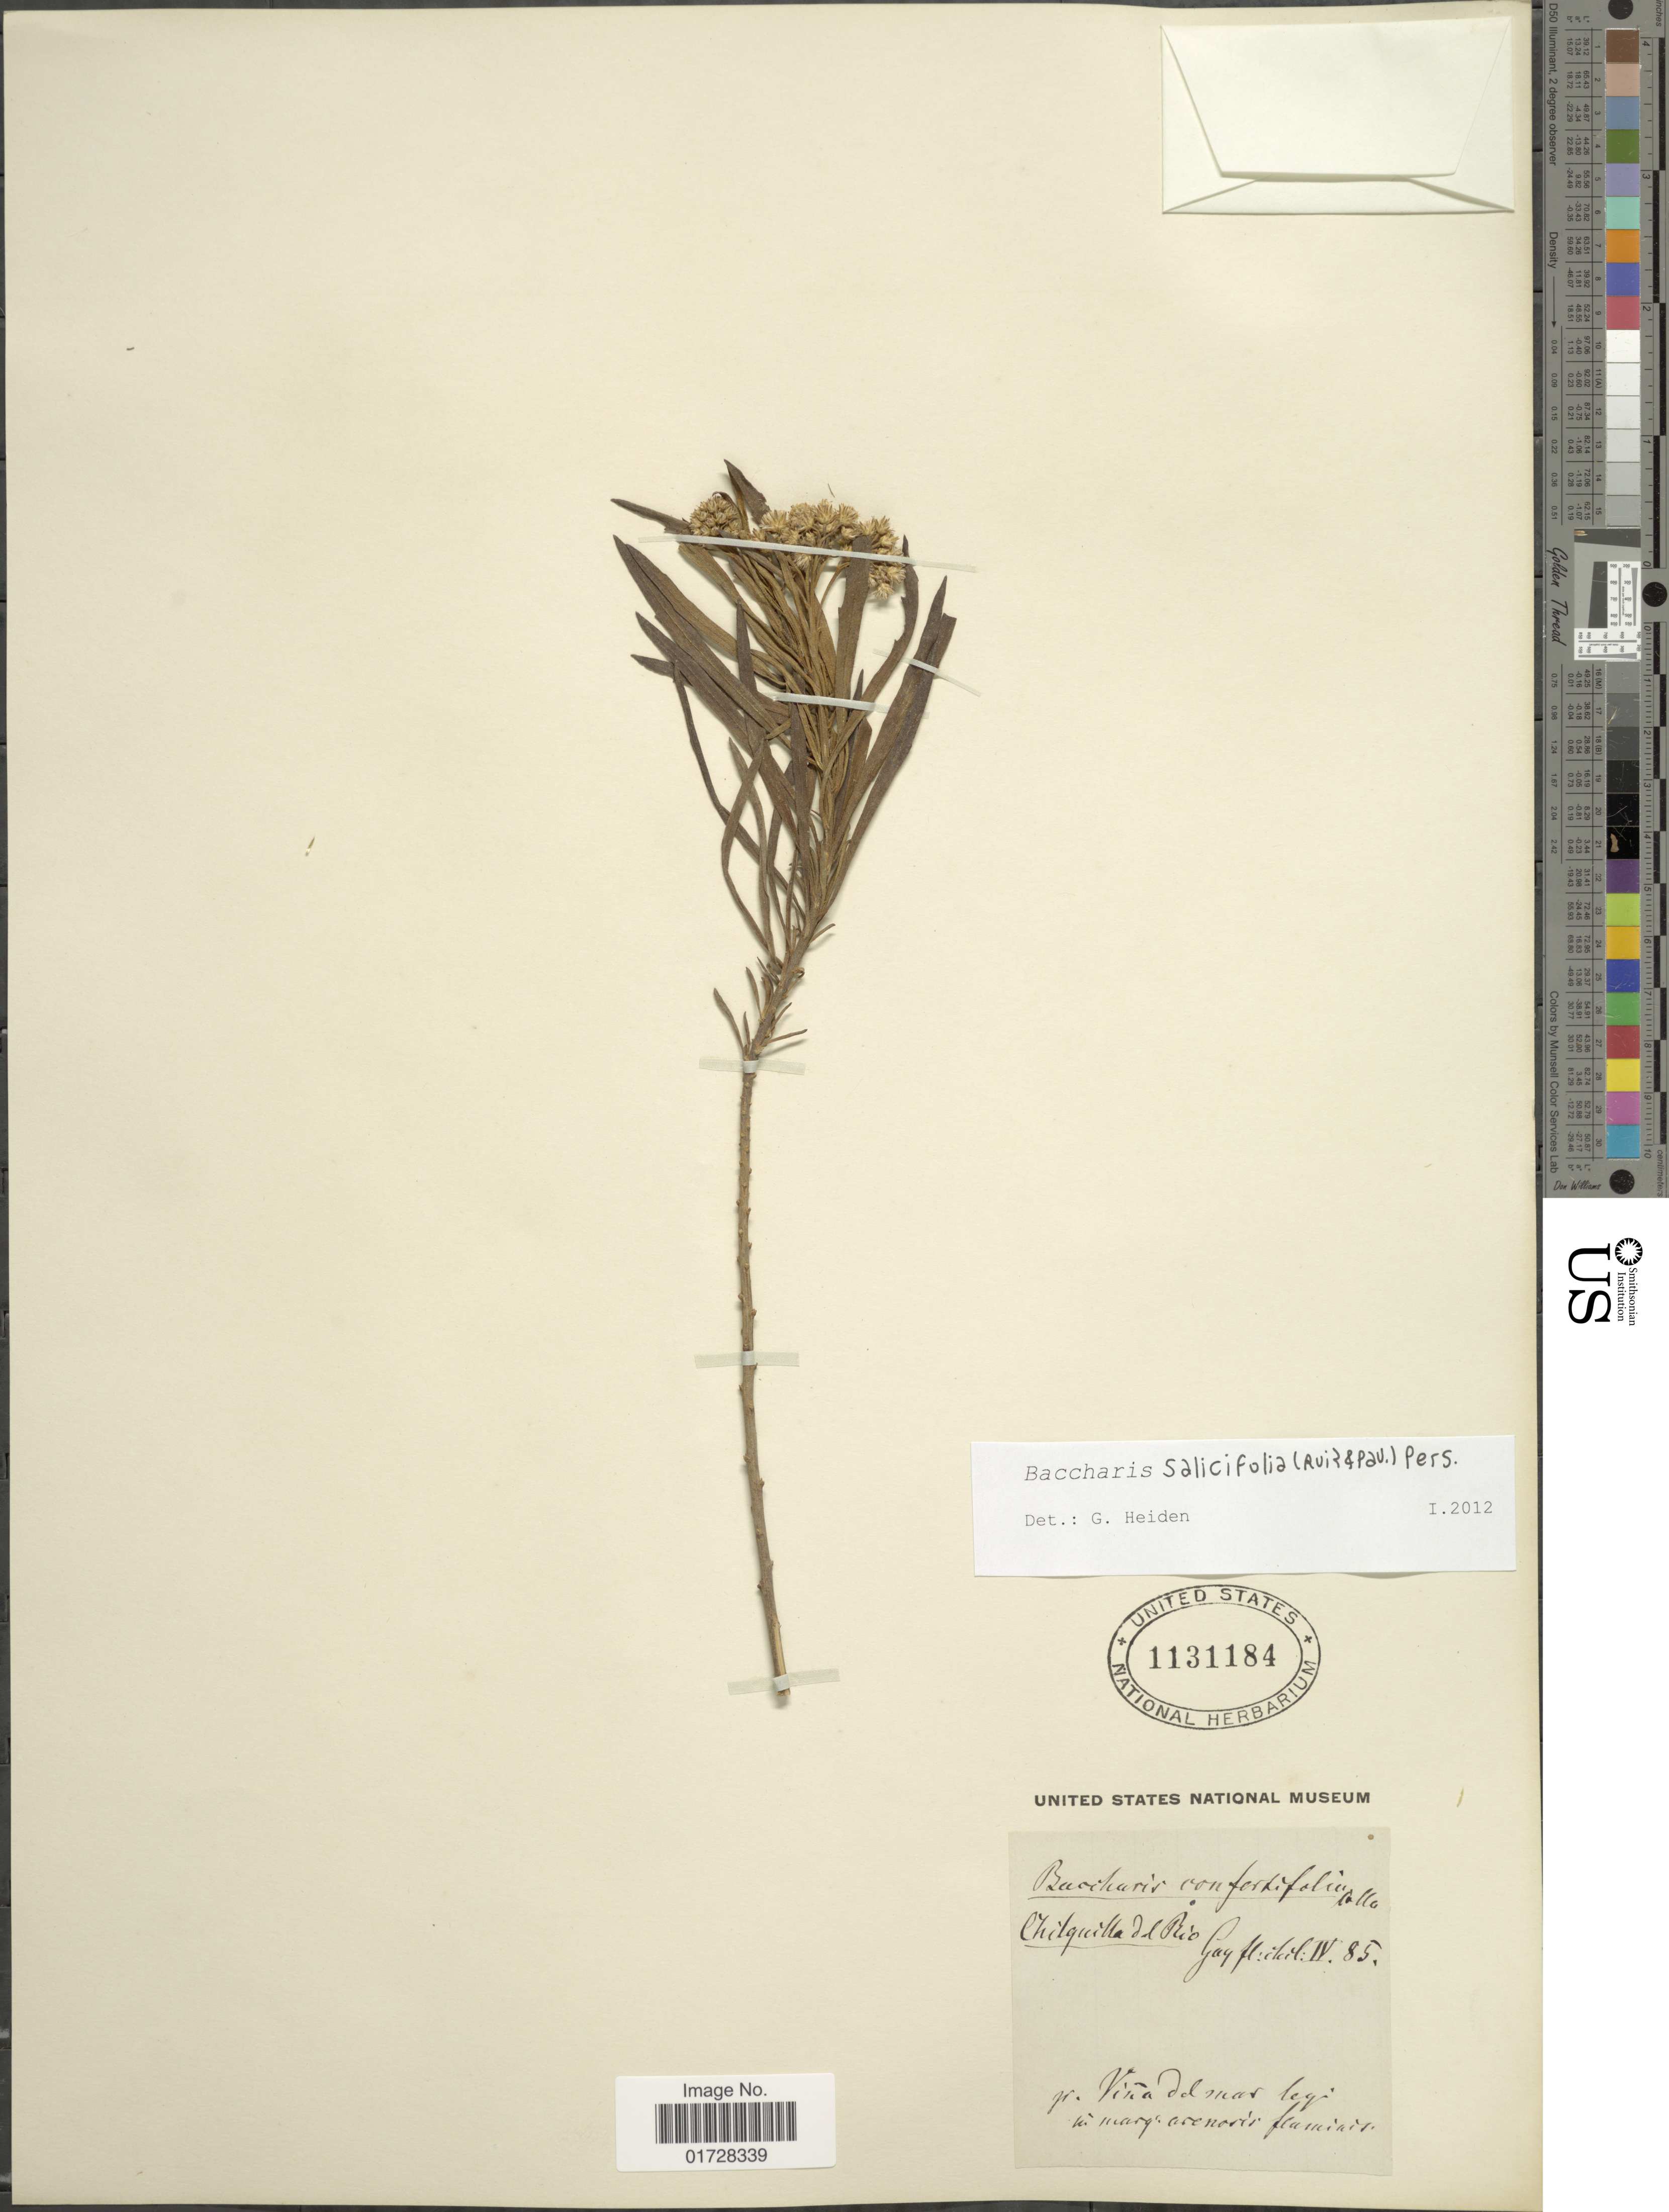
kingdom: Plantae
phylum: Tracheophyta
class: Magnoliopsida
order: Asterales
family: Asteraceae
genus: Baccharis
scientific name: Baccharis salicifolia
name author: (Ruiz & Pav.) Pers.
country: Chile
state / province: Valparaiso (V)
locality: Chilquilla del Rio, pr. Viña del Mar.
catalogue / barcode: US 1131184